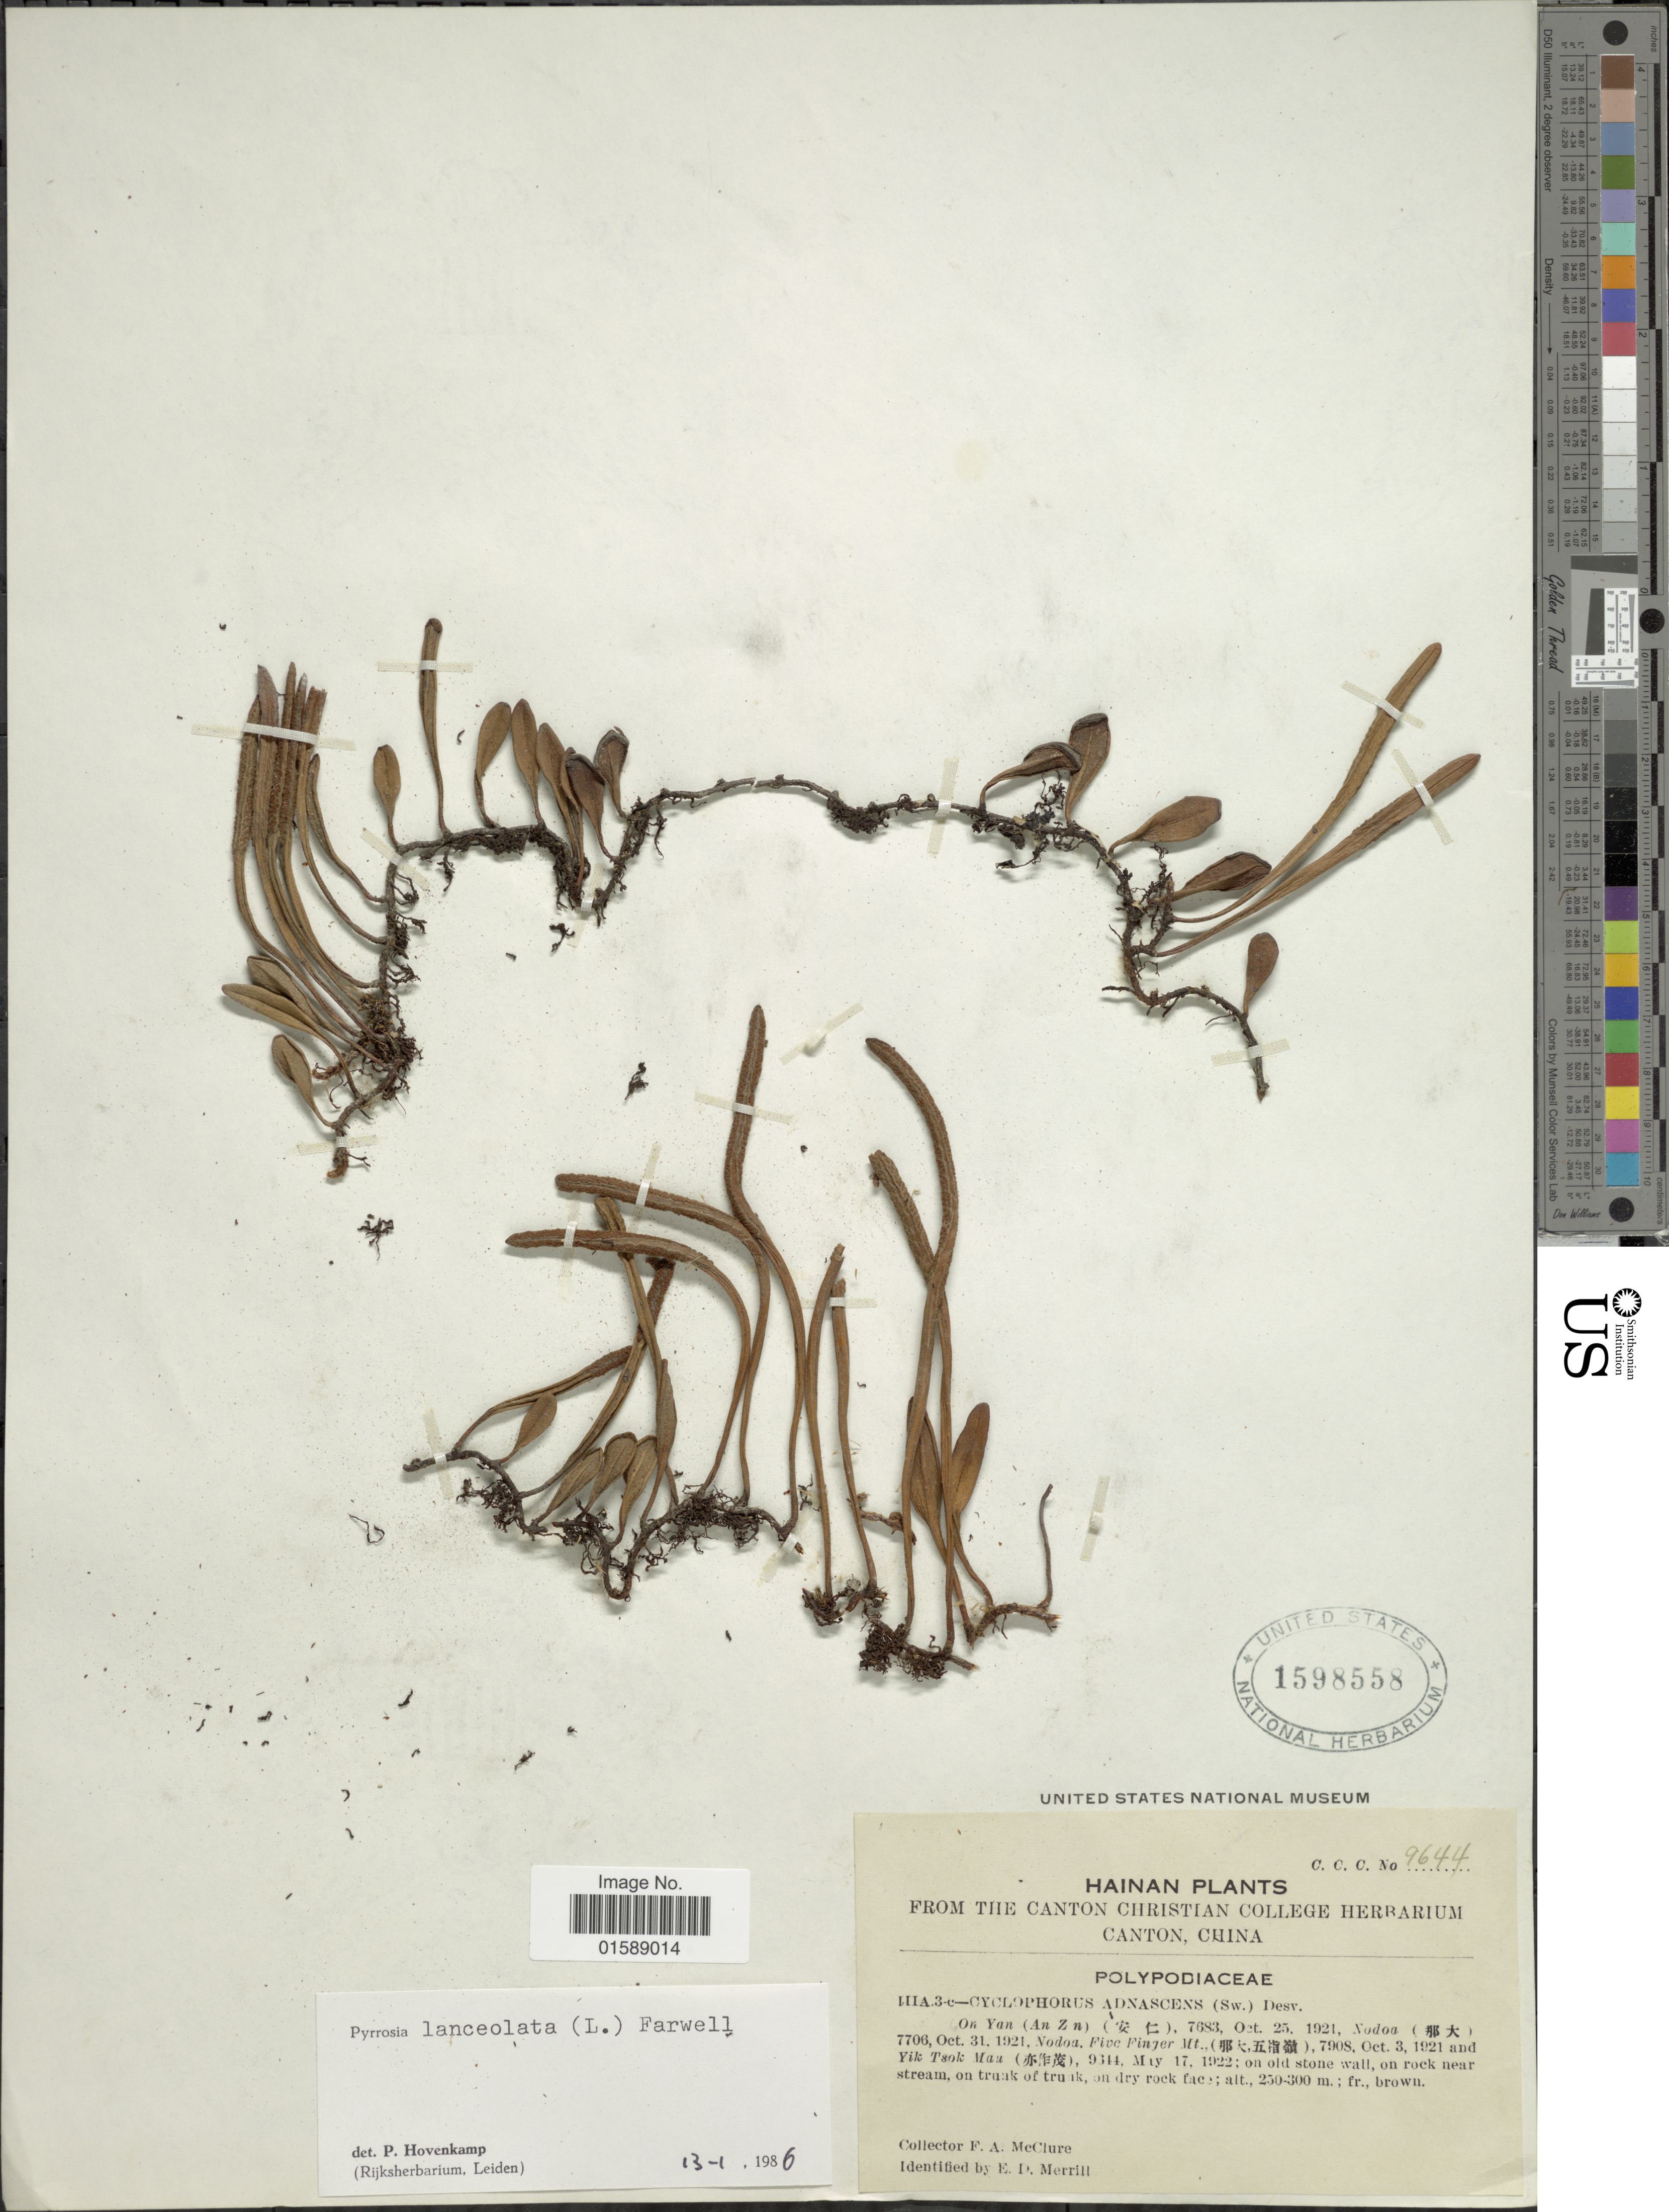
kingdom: Plantae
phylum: Tracheophyta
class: Polypodiopsida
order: Polypodiales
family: Polypodiaceae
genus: Pyrrosia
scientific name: Pyrrosia lanceolata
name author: (L.) Farw.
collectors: F. A. McClure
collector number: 9644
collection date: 1921-10-25/1922-05-17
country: China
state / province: Hainan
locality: Yan (An Z n), Nodoa, Nodoa, Five Finjer Mt., Yik Tsok Mau, on old stone wall, on rock near stream, on trunk of trunk, on dry rock face [interpreted]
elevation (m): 250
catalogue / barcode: US 1598558